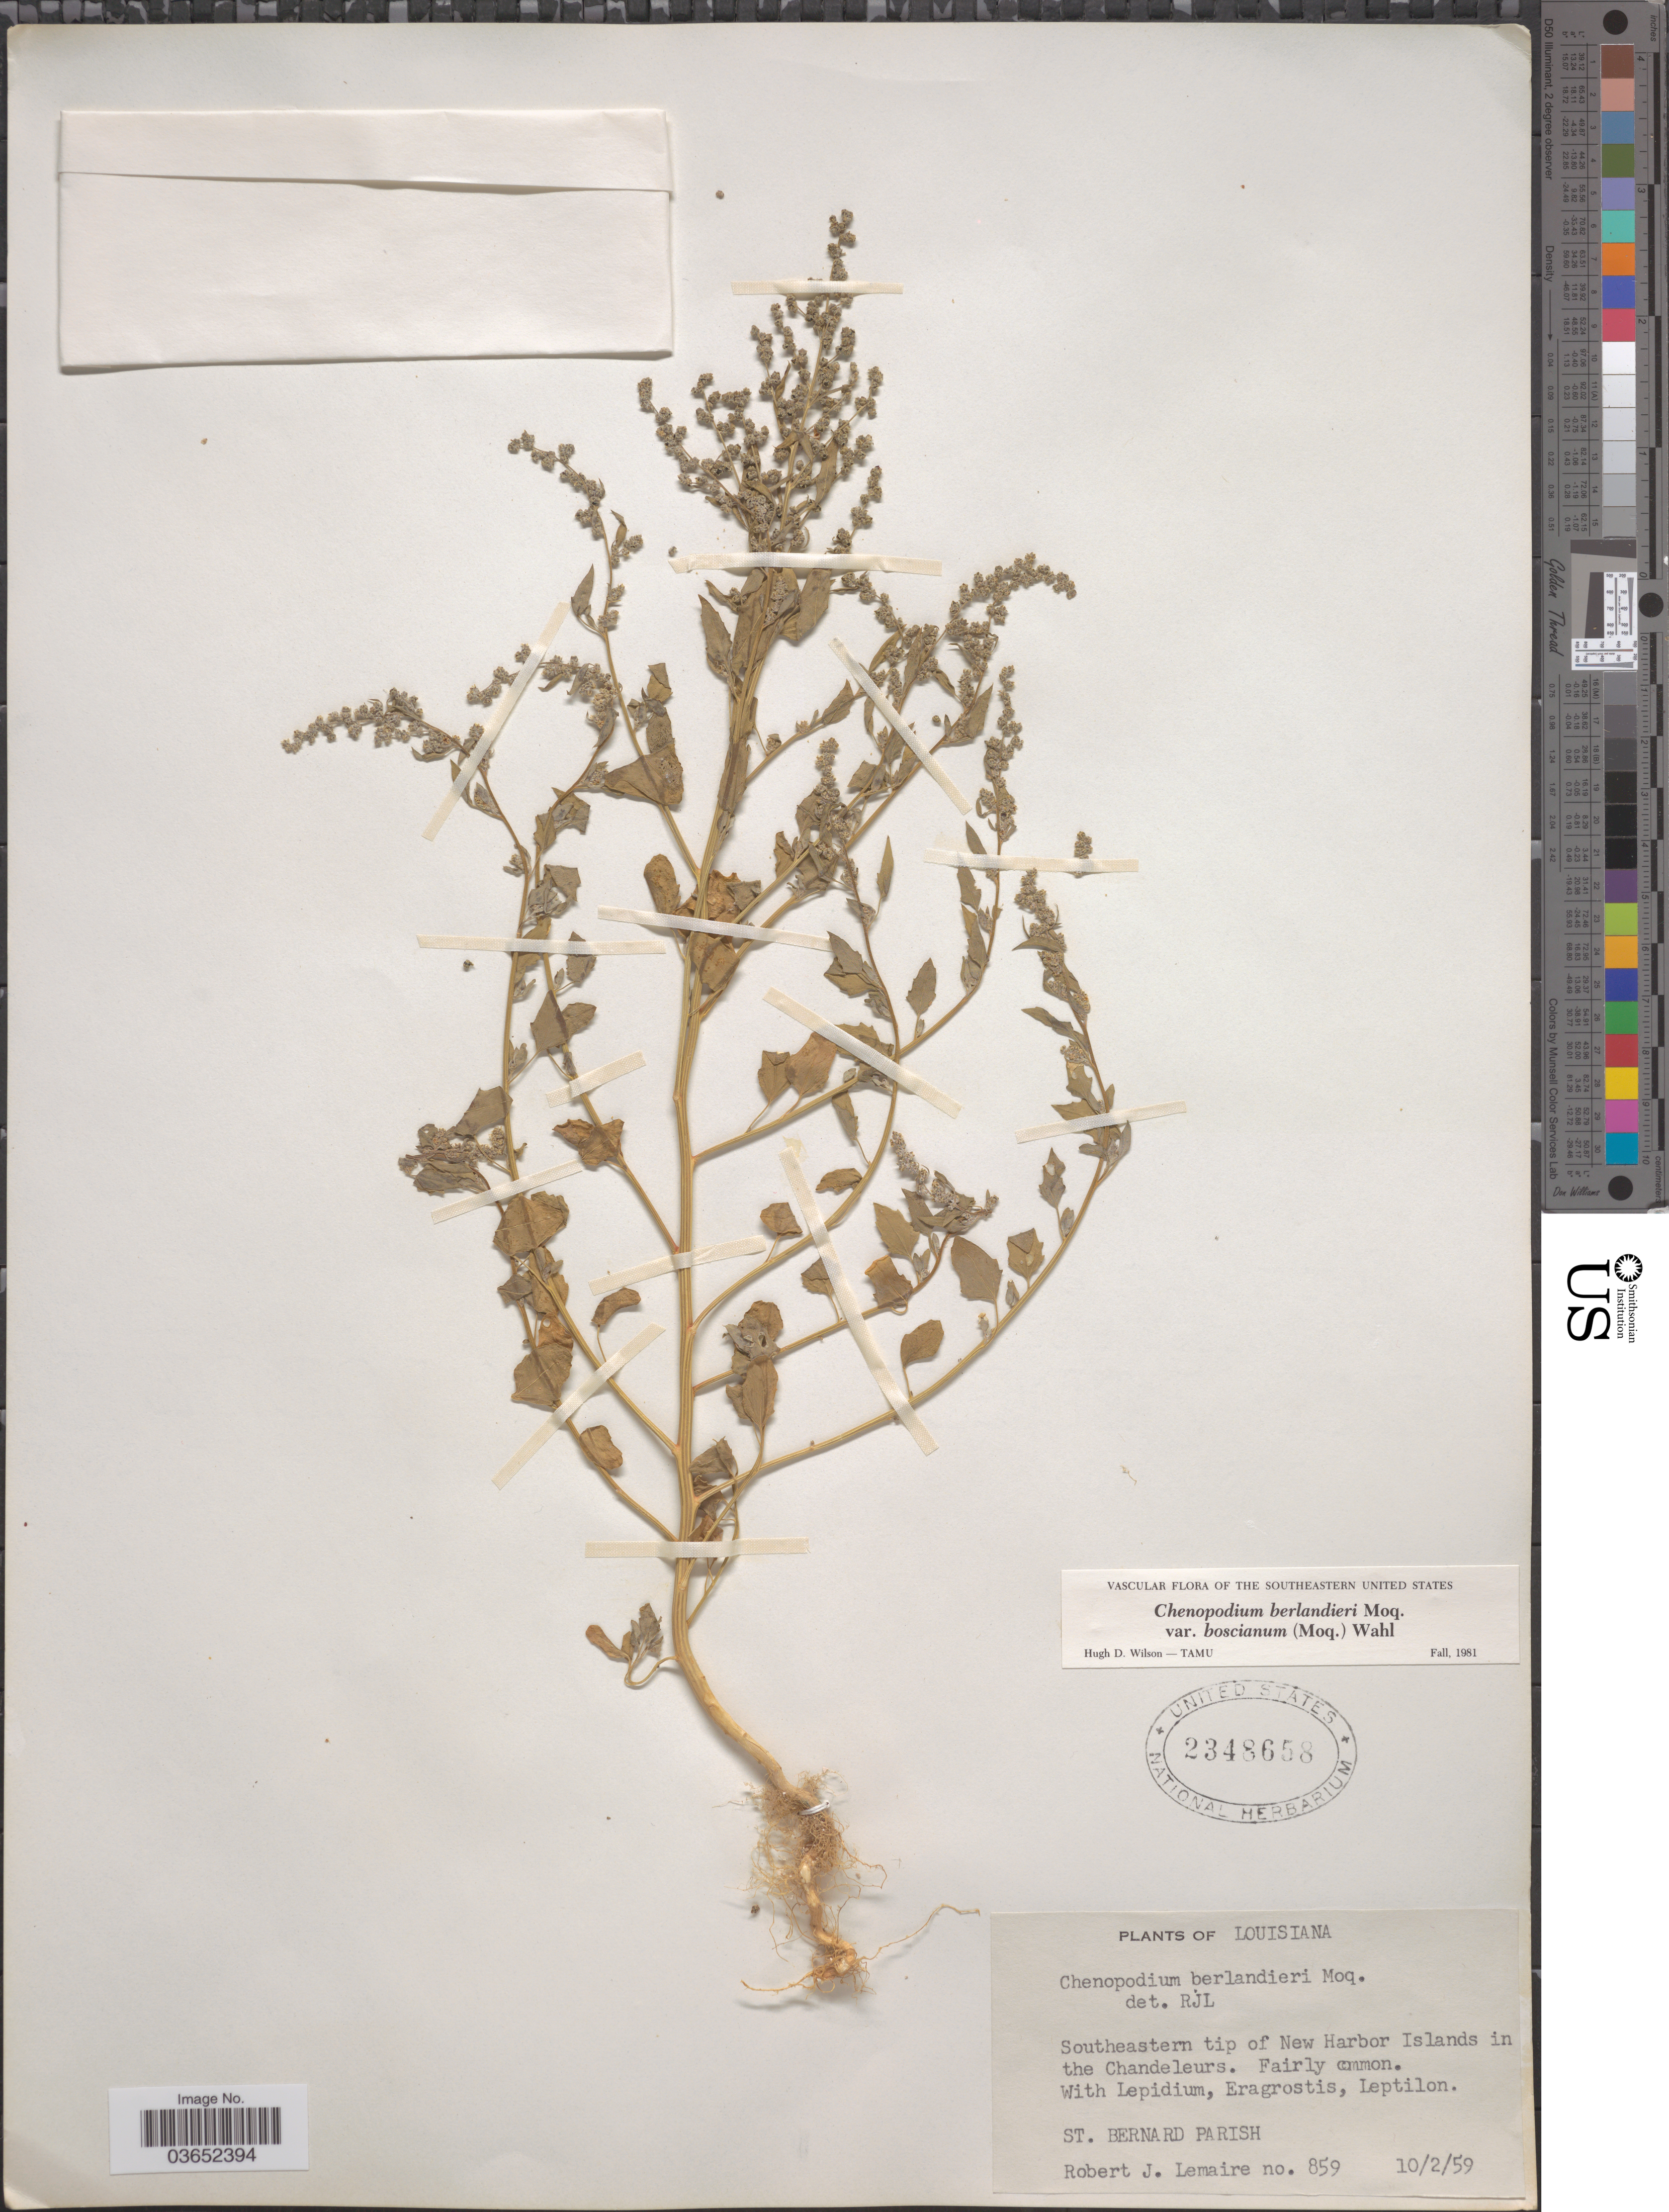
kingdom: Plantae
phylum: Tracheophyta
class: Magnoliopsida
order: Caryophyllales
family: Amaranthaceae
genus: Chenopodium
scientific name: Chenopodium berlandieri var. boscianum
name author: (Moq.) Wahl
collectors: R. J. Lemaire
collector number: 859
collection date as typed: Transcribed d/m/y: 2/10/59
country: United States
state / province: Louisiana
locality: Southeastern tip of New Harbor Islands in the Chandeleurs. St. Bernard Parish.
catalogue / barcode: US 2348658